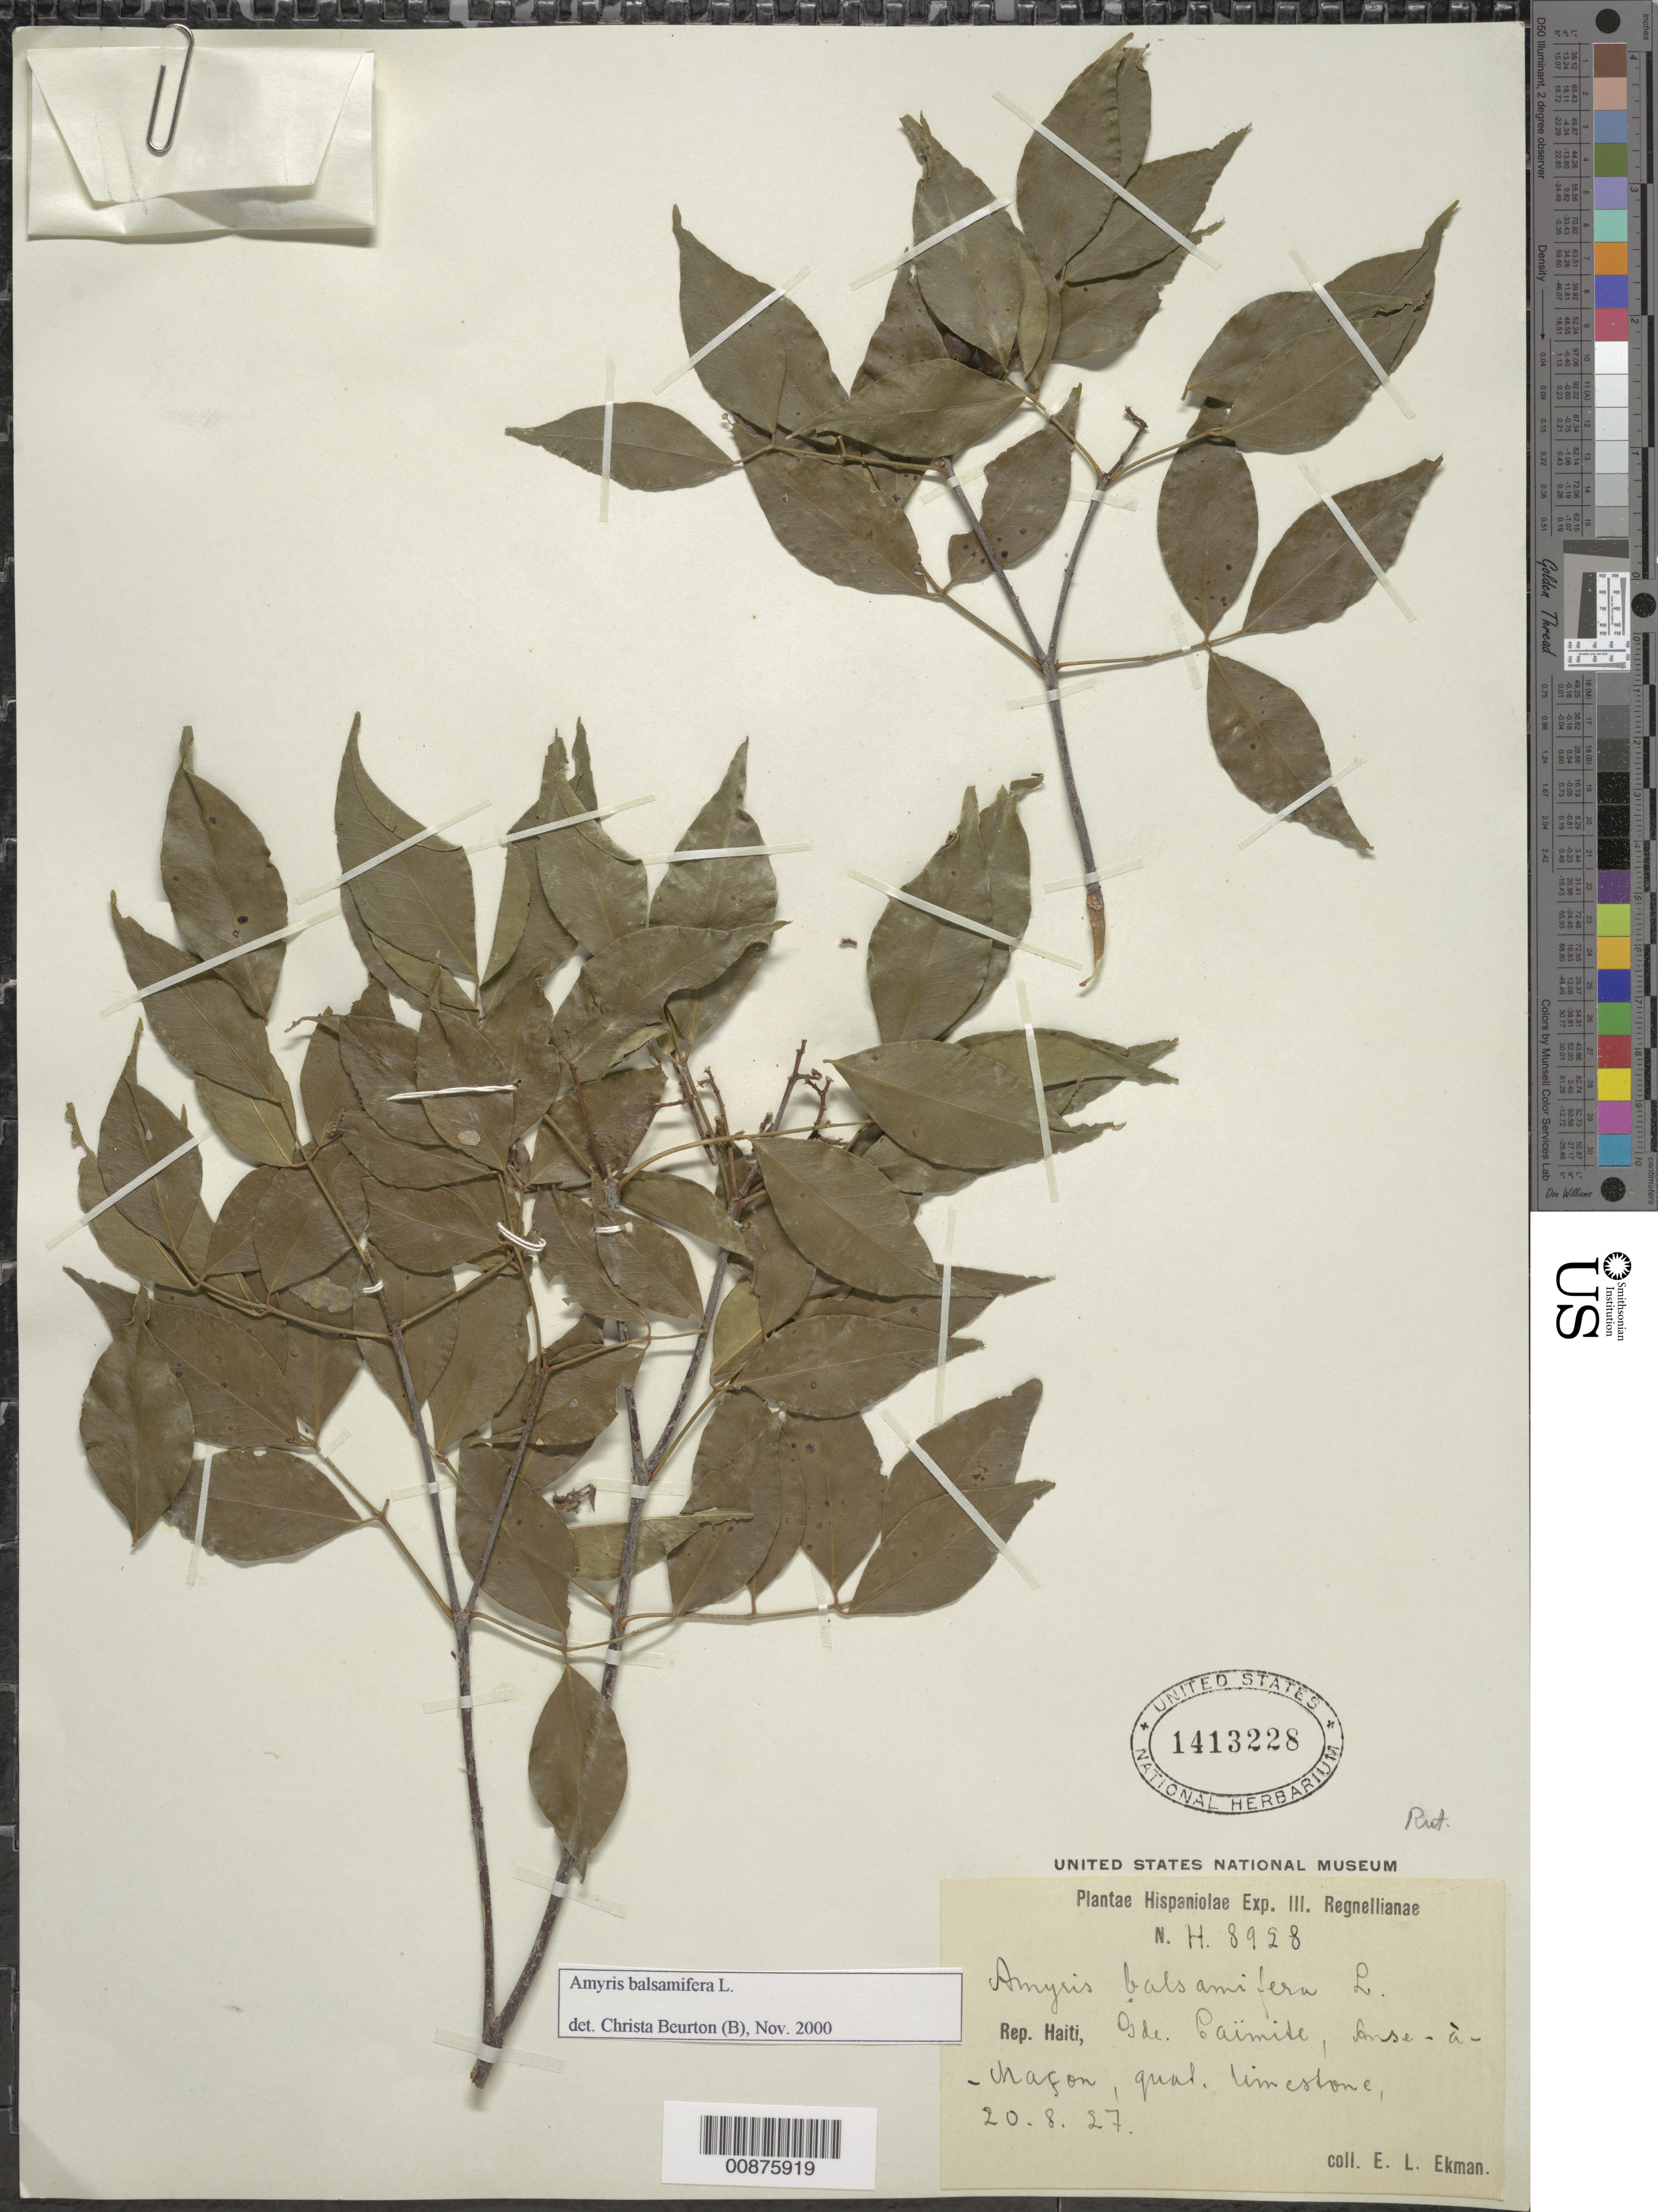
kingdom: Plantae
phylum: Tracheophyta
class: Magnoliopsida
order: Sapindales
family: Rutaceae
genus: Amyris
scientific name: Amyris balsamifera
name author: L.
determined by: Beurton, C.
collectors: E. L. Ekman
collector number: H 8928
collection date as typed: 20 Aug 1927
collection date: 1927-08-20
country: Haiti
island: Hispaniola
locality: Gde. Caïmite, Anse à "Macon"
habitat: Quat. limestone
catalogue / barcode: US 1413228